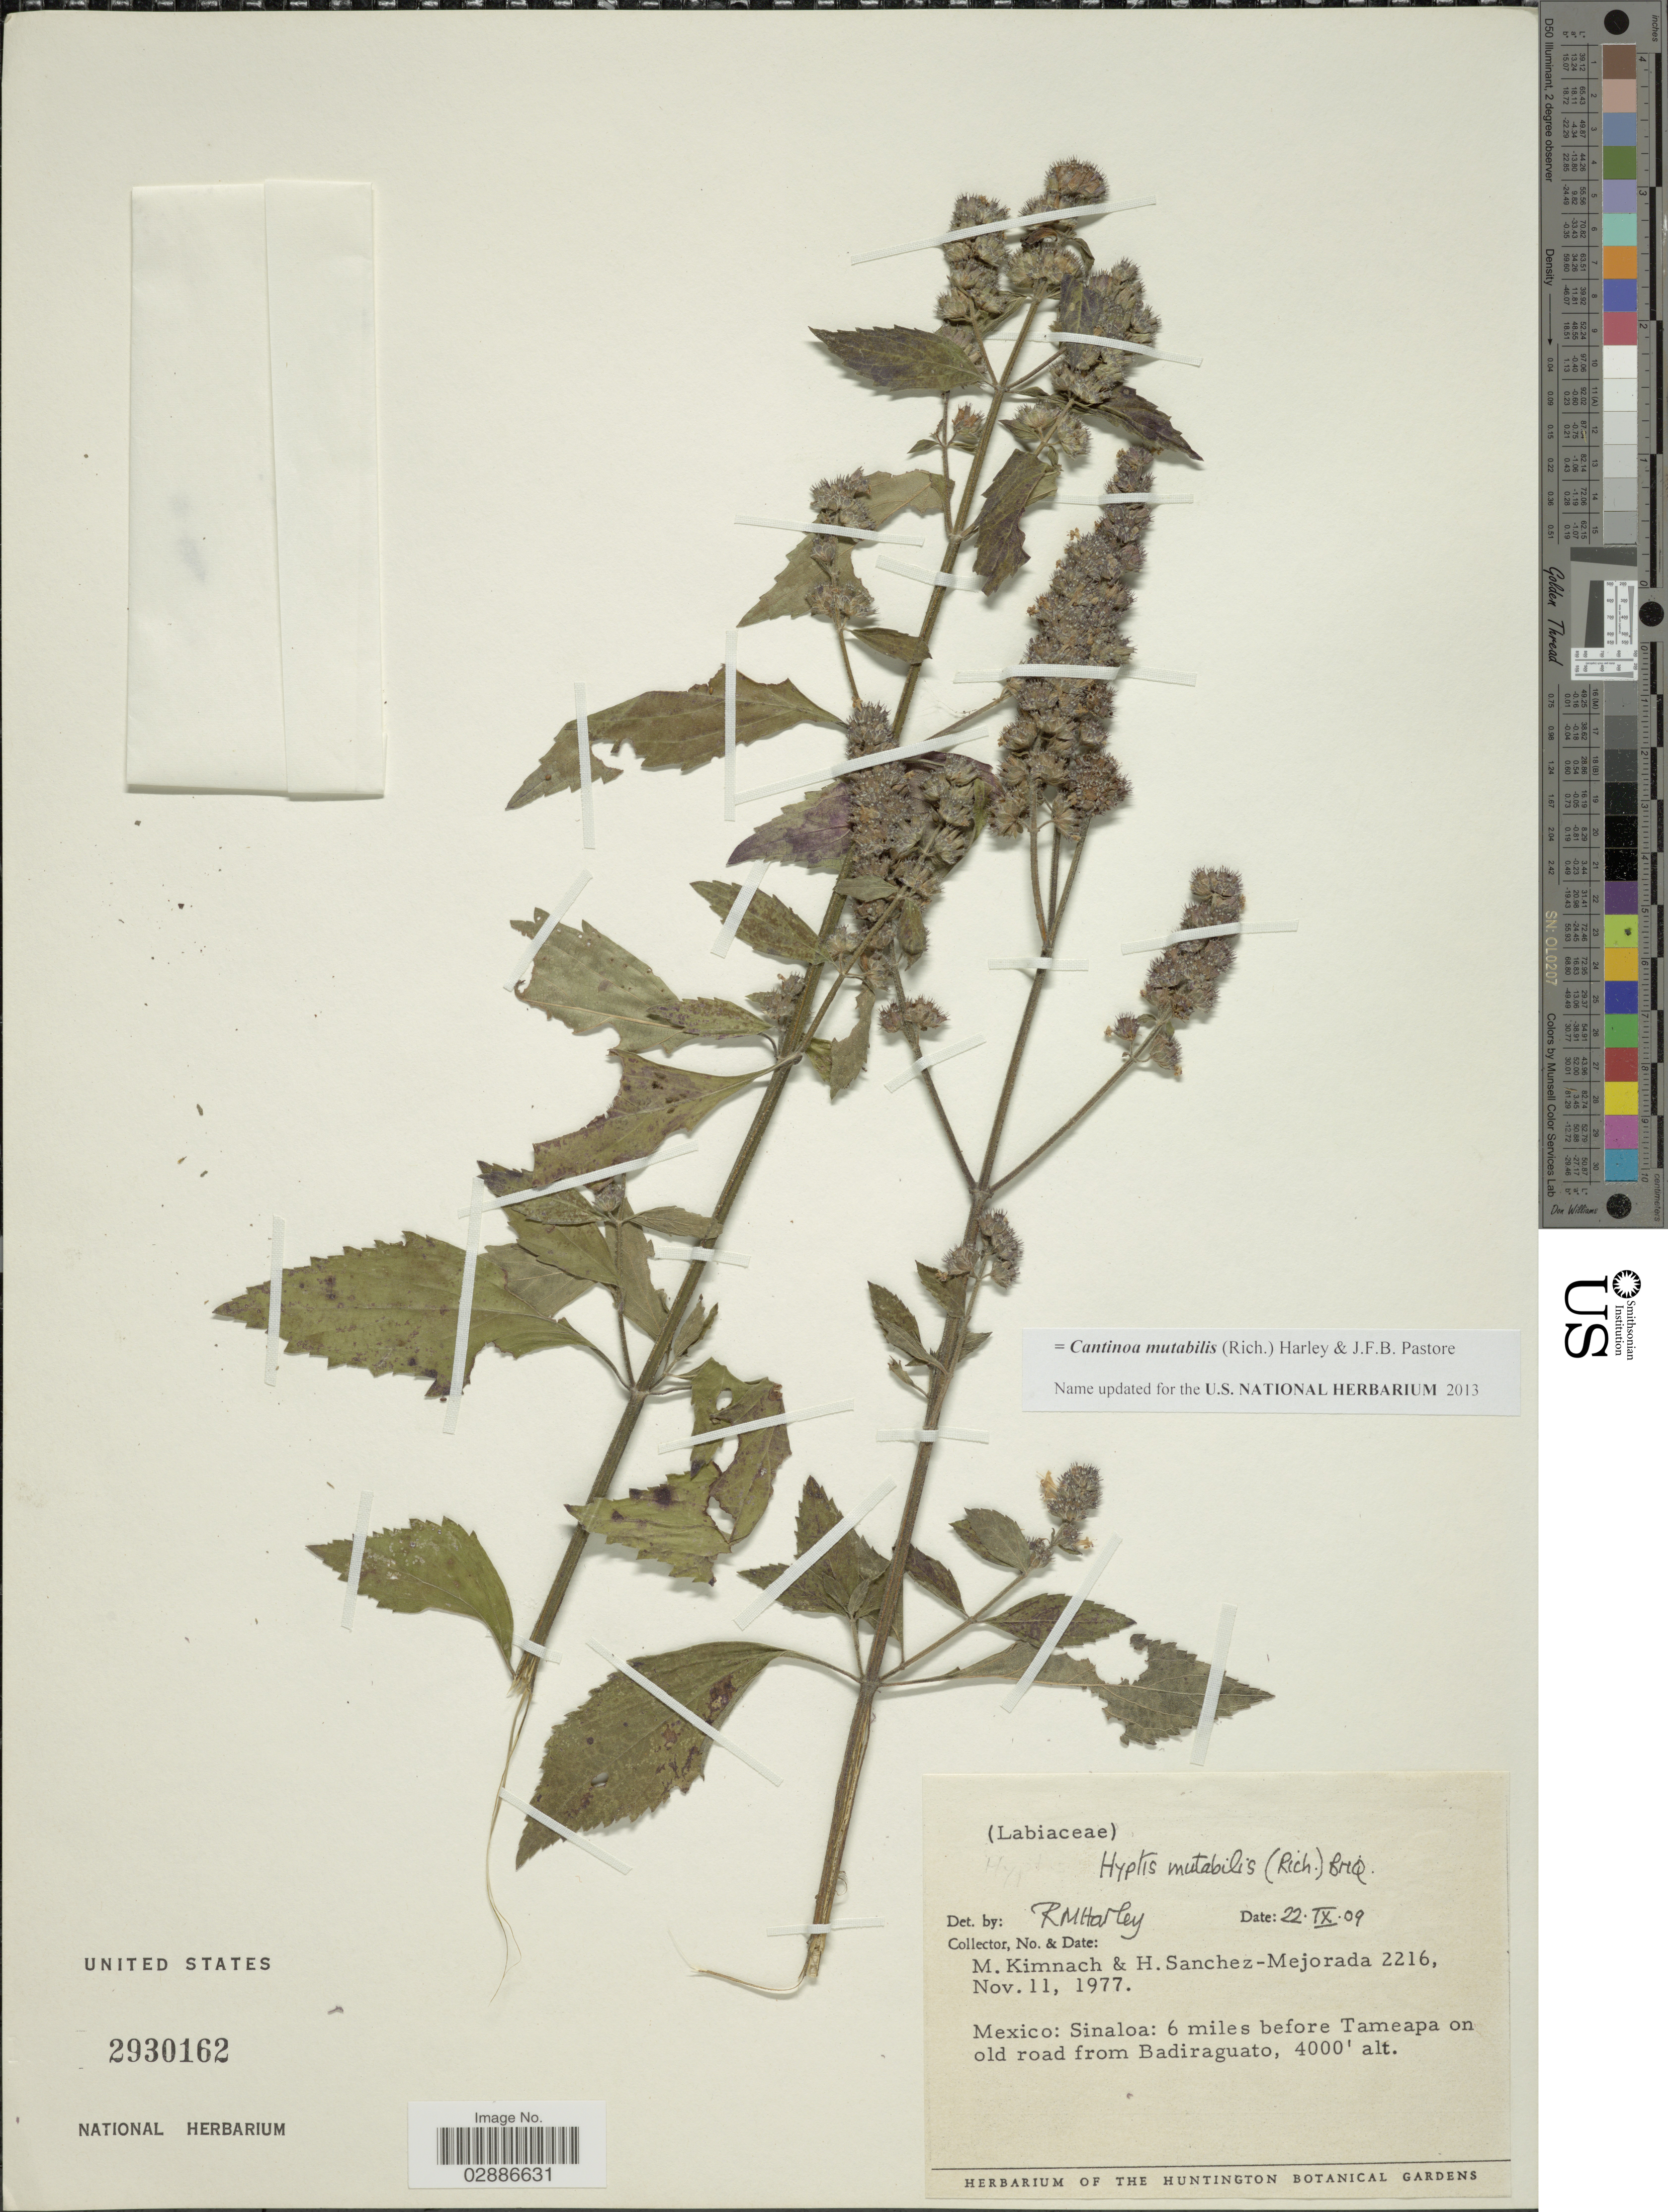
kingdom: Plantae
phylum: Tracheophyta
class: Magnoliopsida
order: Lamiales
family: Lamiaceae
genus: Cantinoa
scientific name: Cantinoa mutabilis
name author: (Epling) Harley & J.F.B. Pastore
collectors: M. W. Kimnach & H. Sánchez-Mejorada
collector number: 2216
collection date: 1977-11-11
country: Mexico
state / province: Sinaloa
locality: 6 miles before Tameapa on old road from Badiraguato.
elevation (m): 1219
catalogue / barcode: US 2930162